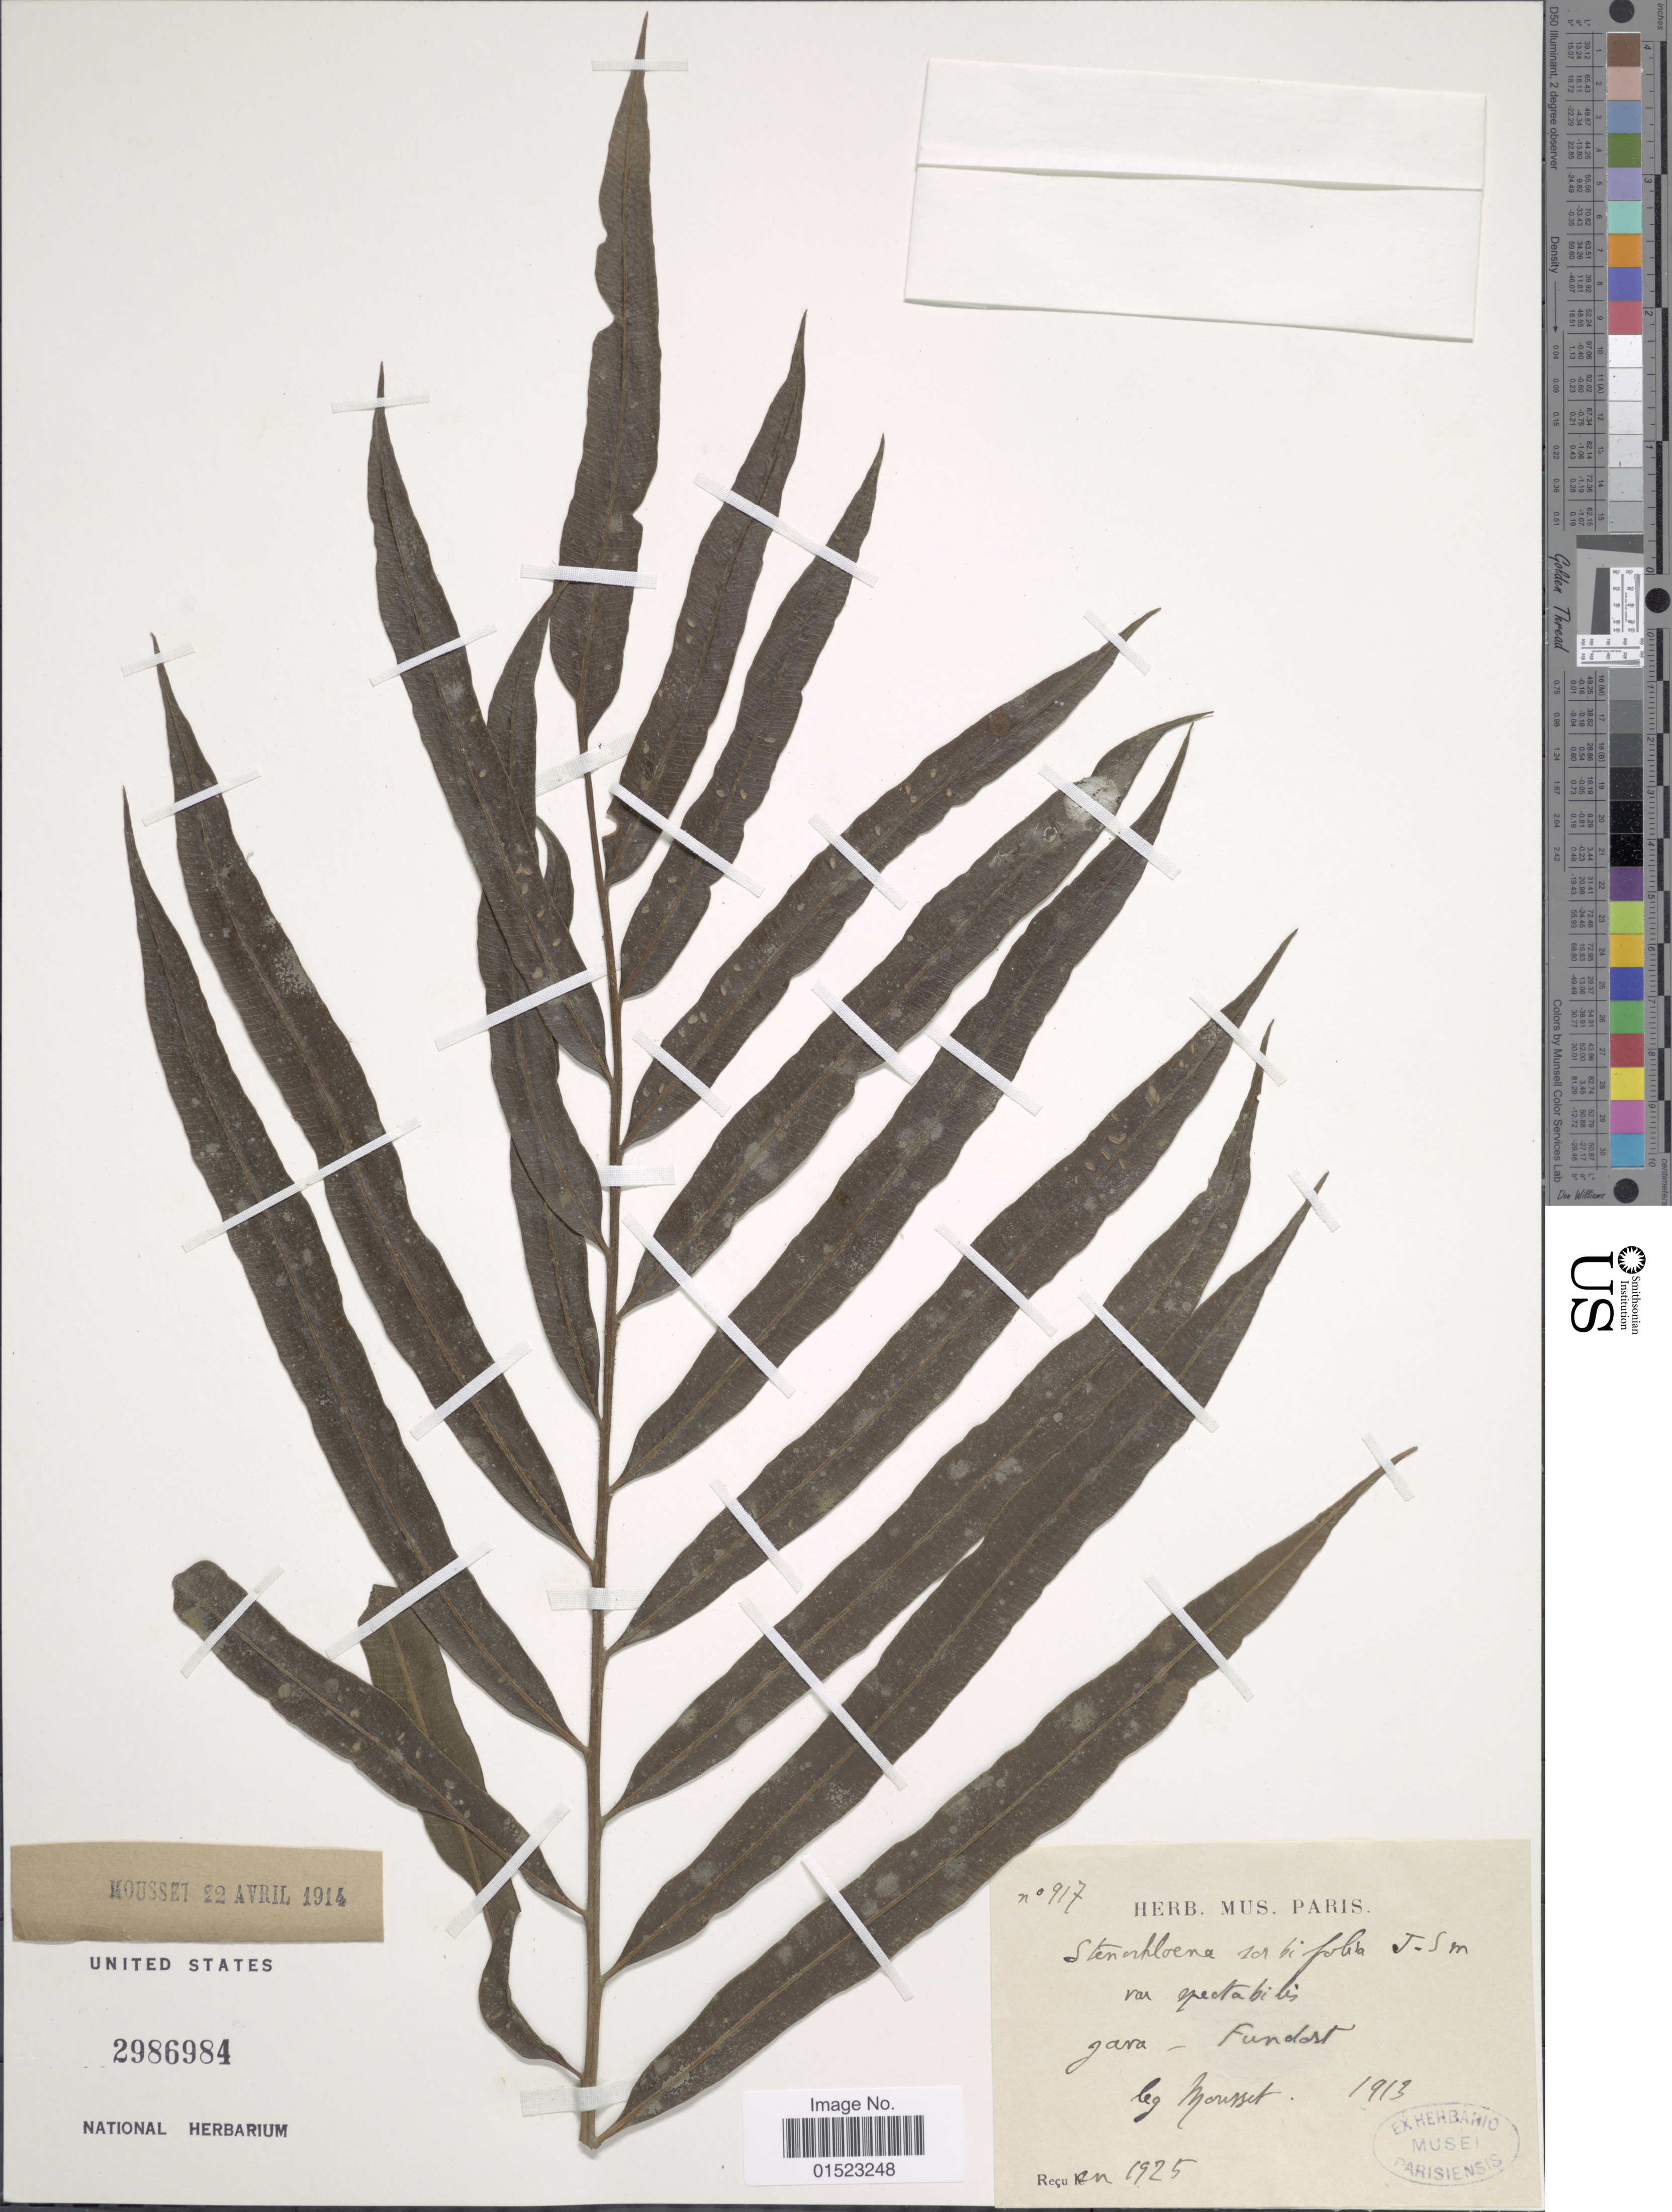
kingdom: Plantae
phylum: Tracheophyta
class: Polypodiopsida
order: Polypodiales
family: Blechnaceae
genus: Stenochlaena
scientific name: Stenochlaena sorbifolia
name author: (L.) J. Sm.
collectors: Mousset, --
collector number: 1913?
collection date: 1925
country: Germany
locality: Gera, Fundort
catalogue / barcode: US 2986984